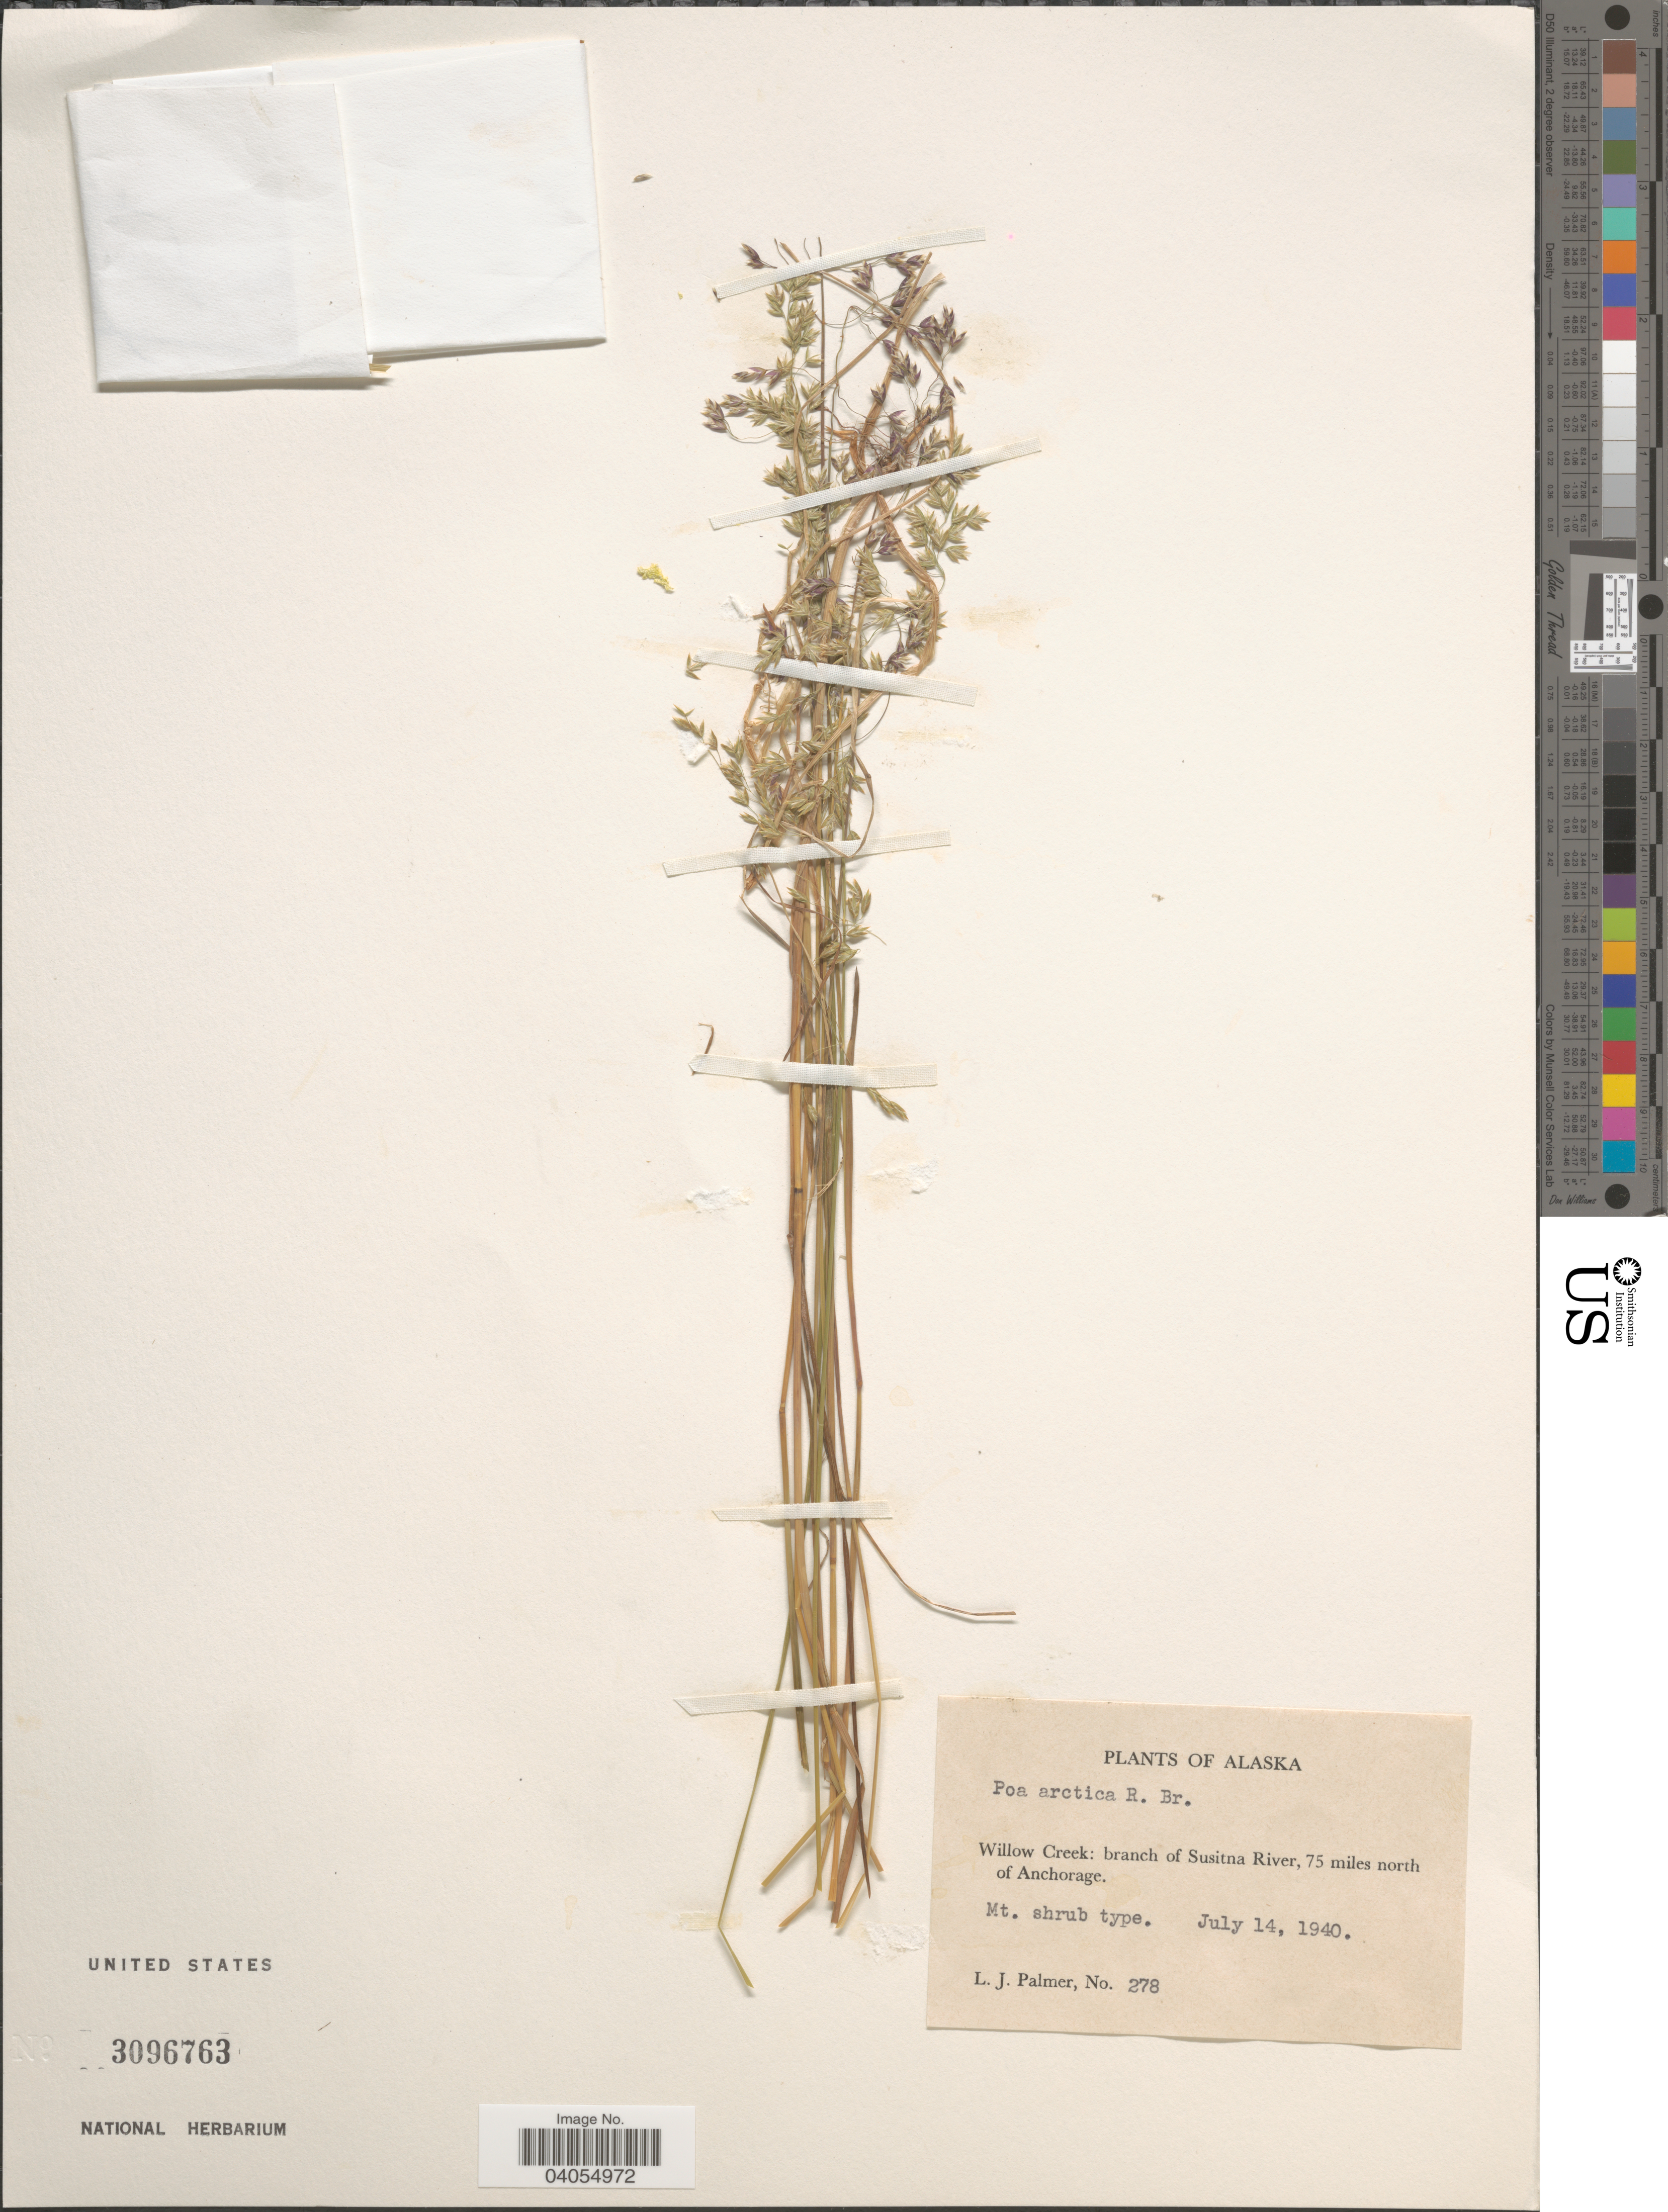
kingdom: Plantae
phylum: Tracheophyta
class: Liliopsida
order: Poales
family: Poaceae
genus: Poa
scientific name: Poa arctica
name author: R. Br.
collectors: L. J. Palmer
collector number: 278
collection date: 1940-07-14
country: United States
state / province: Alaska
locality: Willow Creek: branch of Susitna River, 75 miles north of Anchorage.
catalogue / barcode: US 3096763